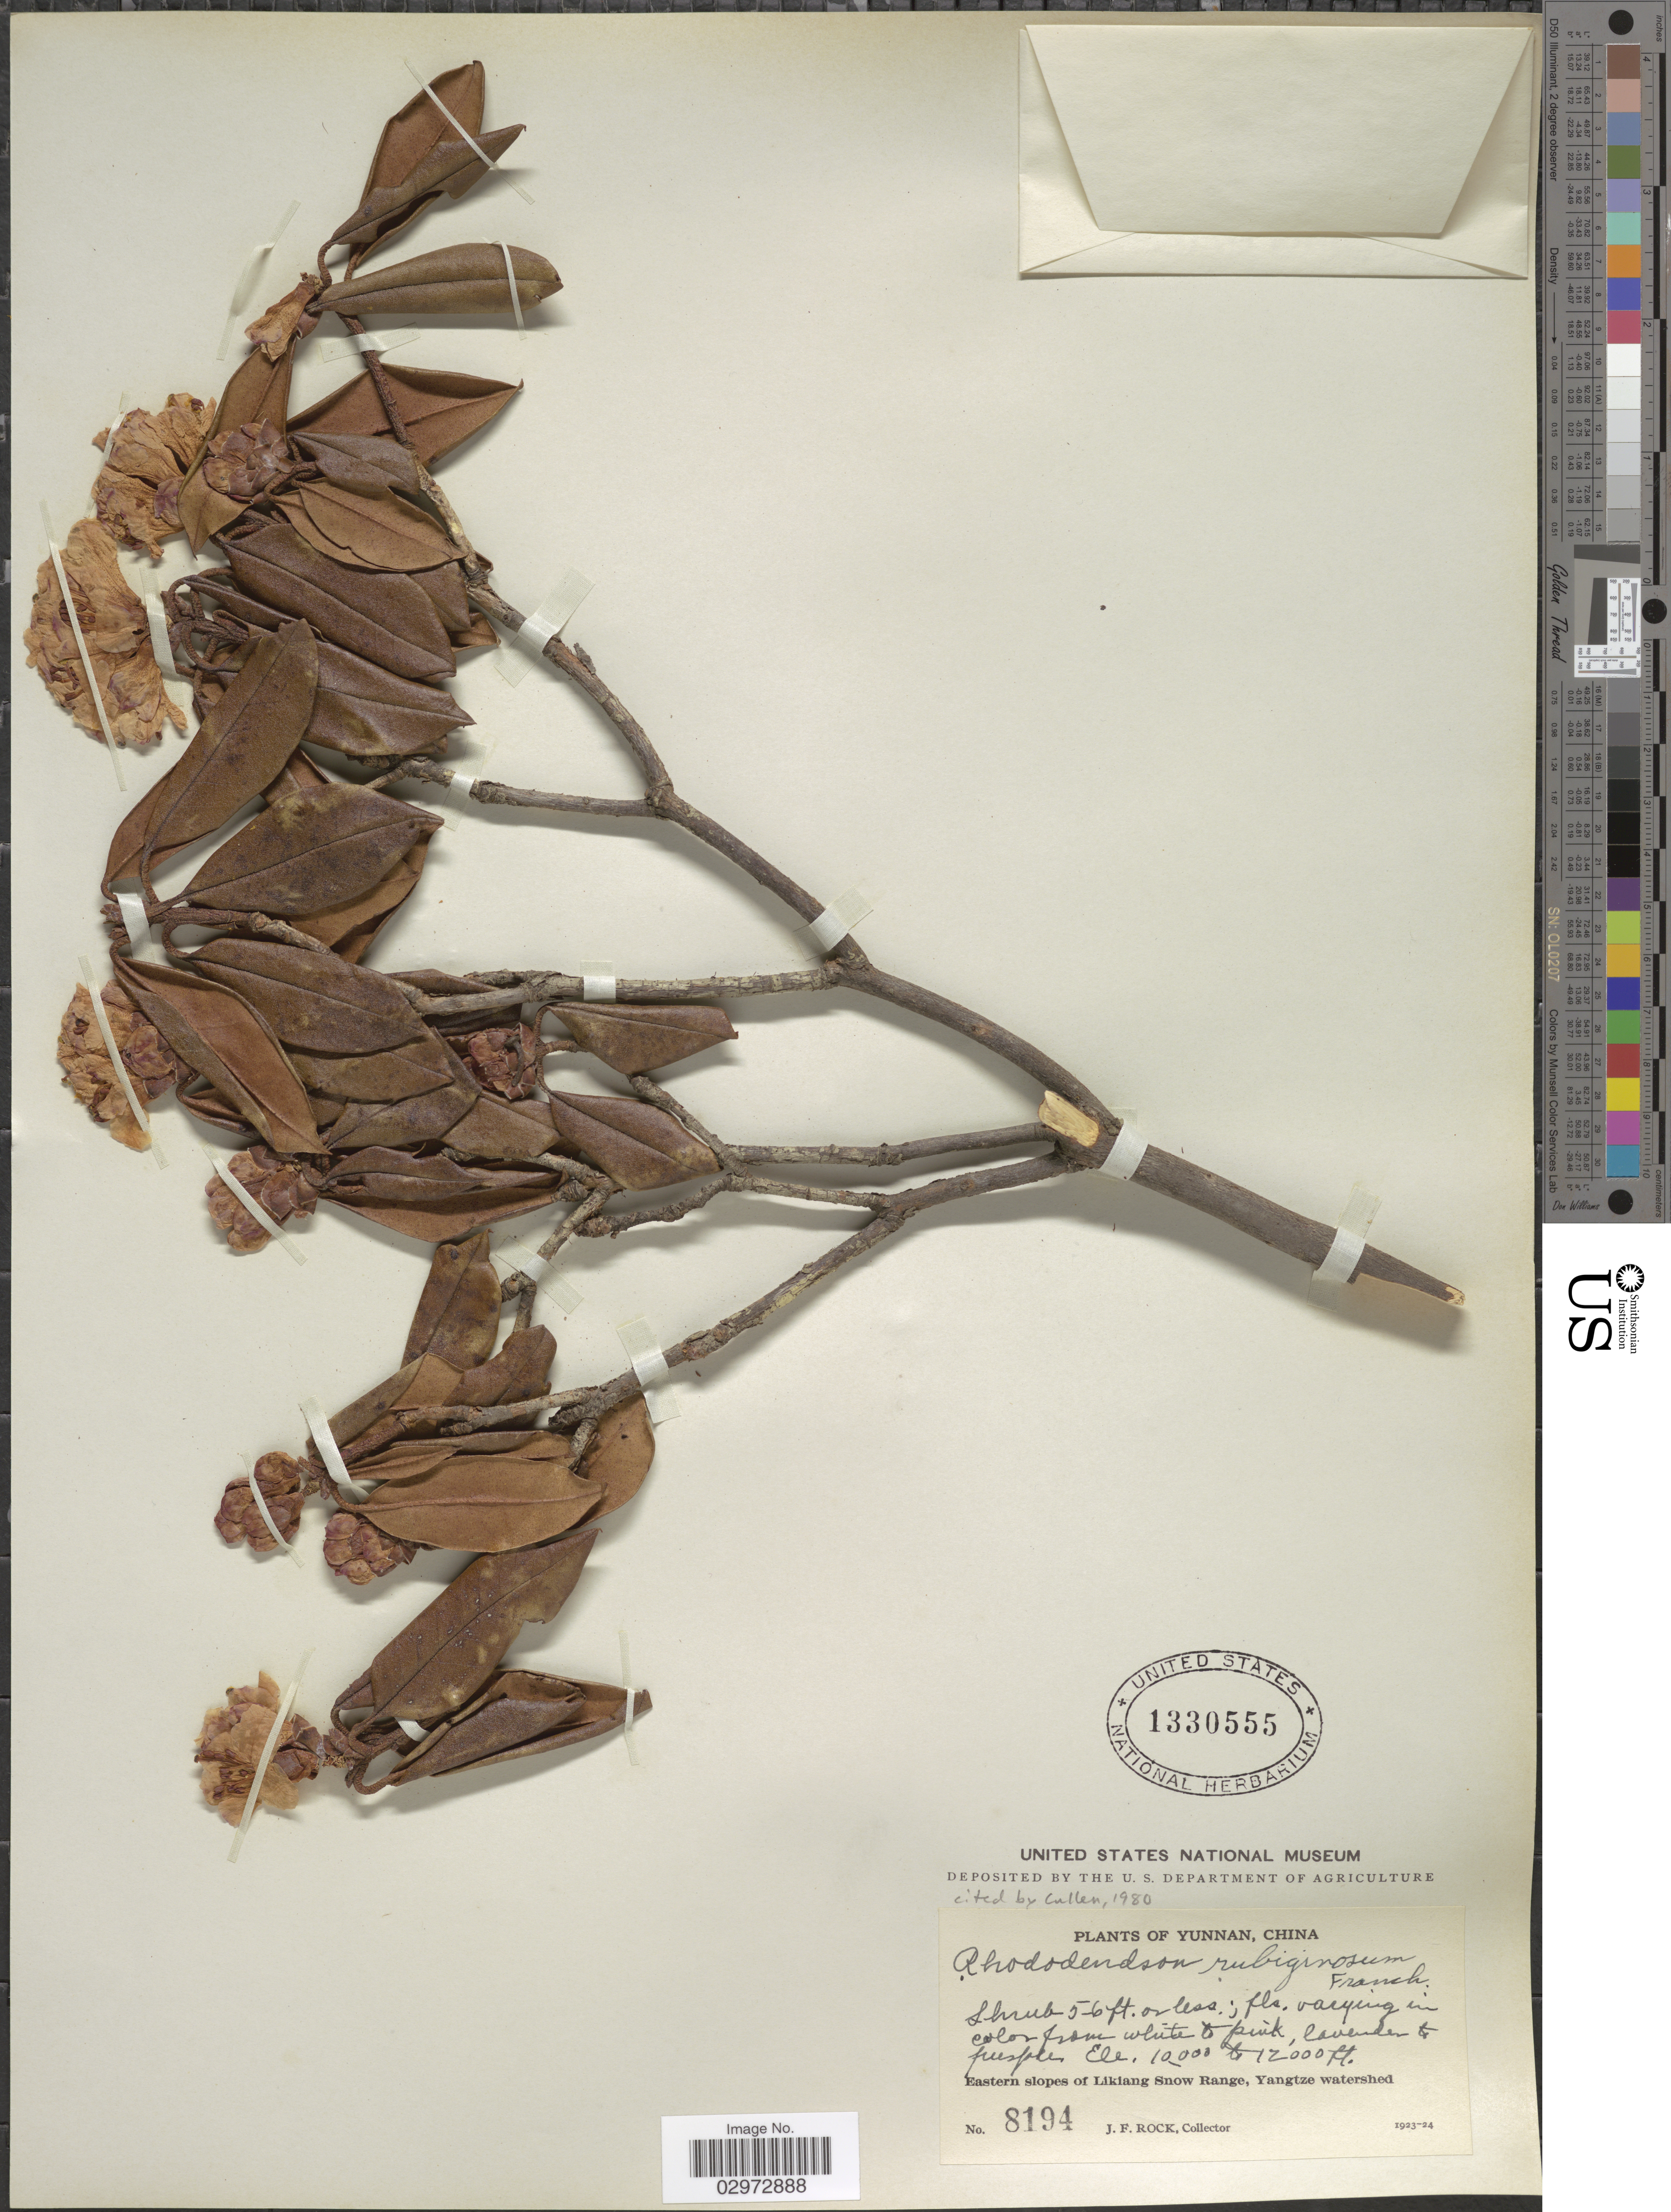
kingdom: Plantae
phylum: Tracheophyta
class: Magnoliopsida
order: Ericales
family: Ericaceae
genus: Rhododendron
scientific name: Rhododendron rubiginosum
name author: Franch.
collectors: J. Rock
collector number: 8194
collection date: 1923/1924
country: China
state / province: Yunnan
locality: Eastern slopes of Likiang Snow Range, Yangtze watershed.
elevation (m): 3048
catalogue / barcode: US 1330555